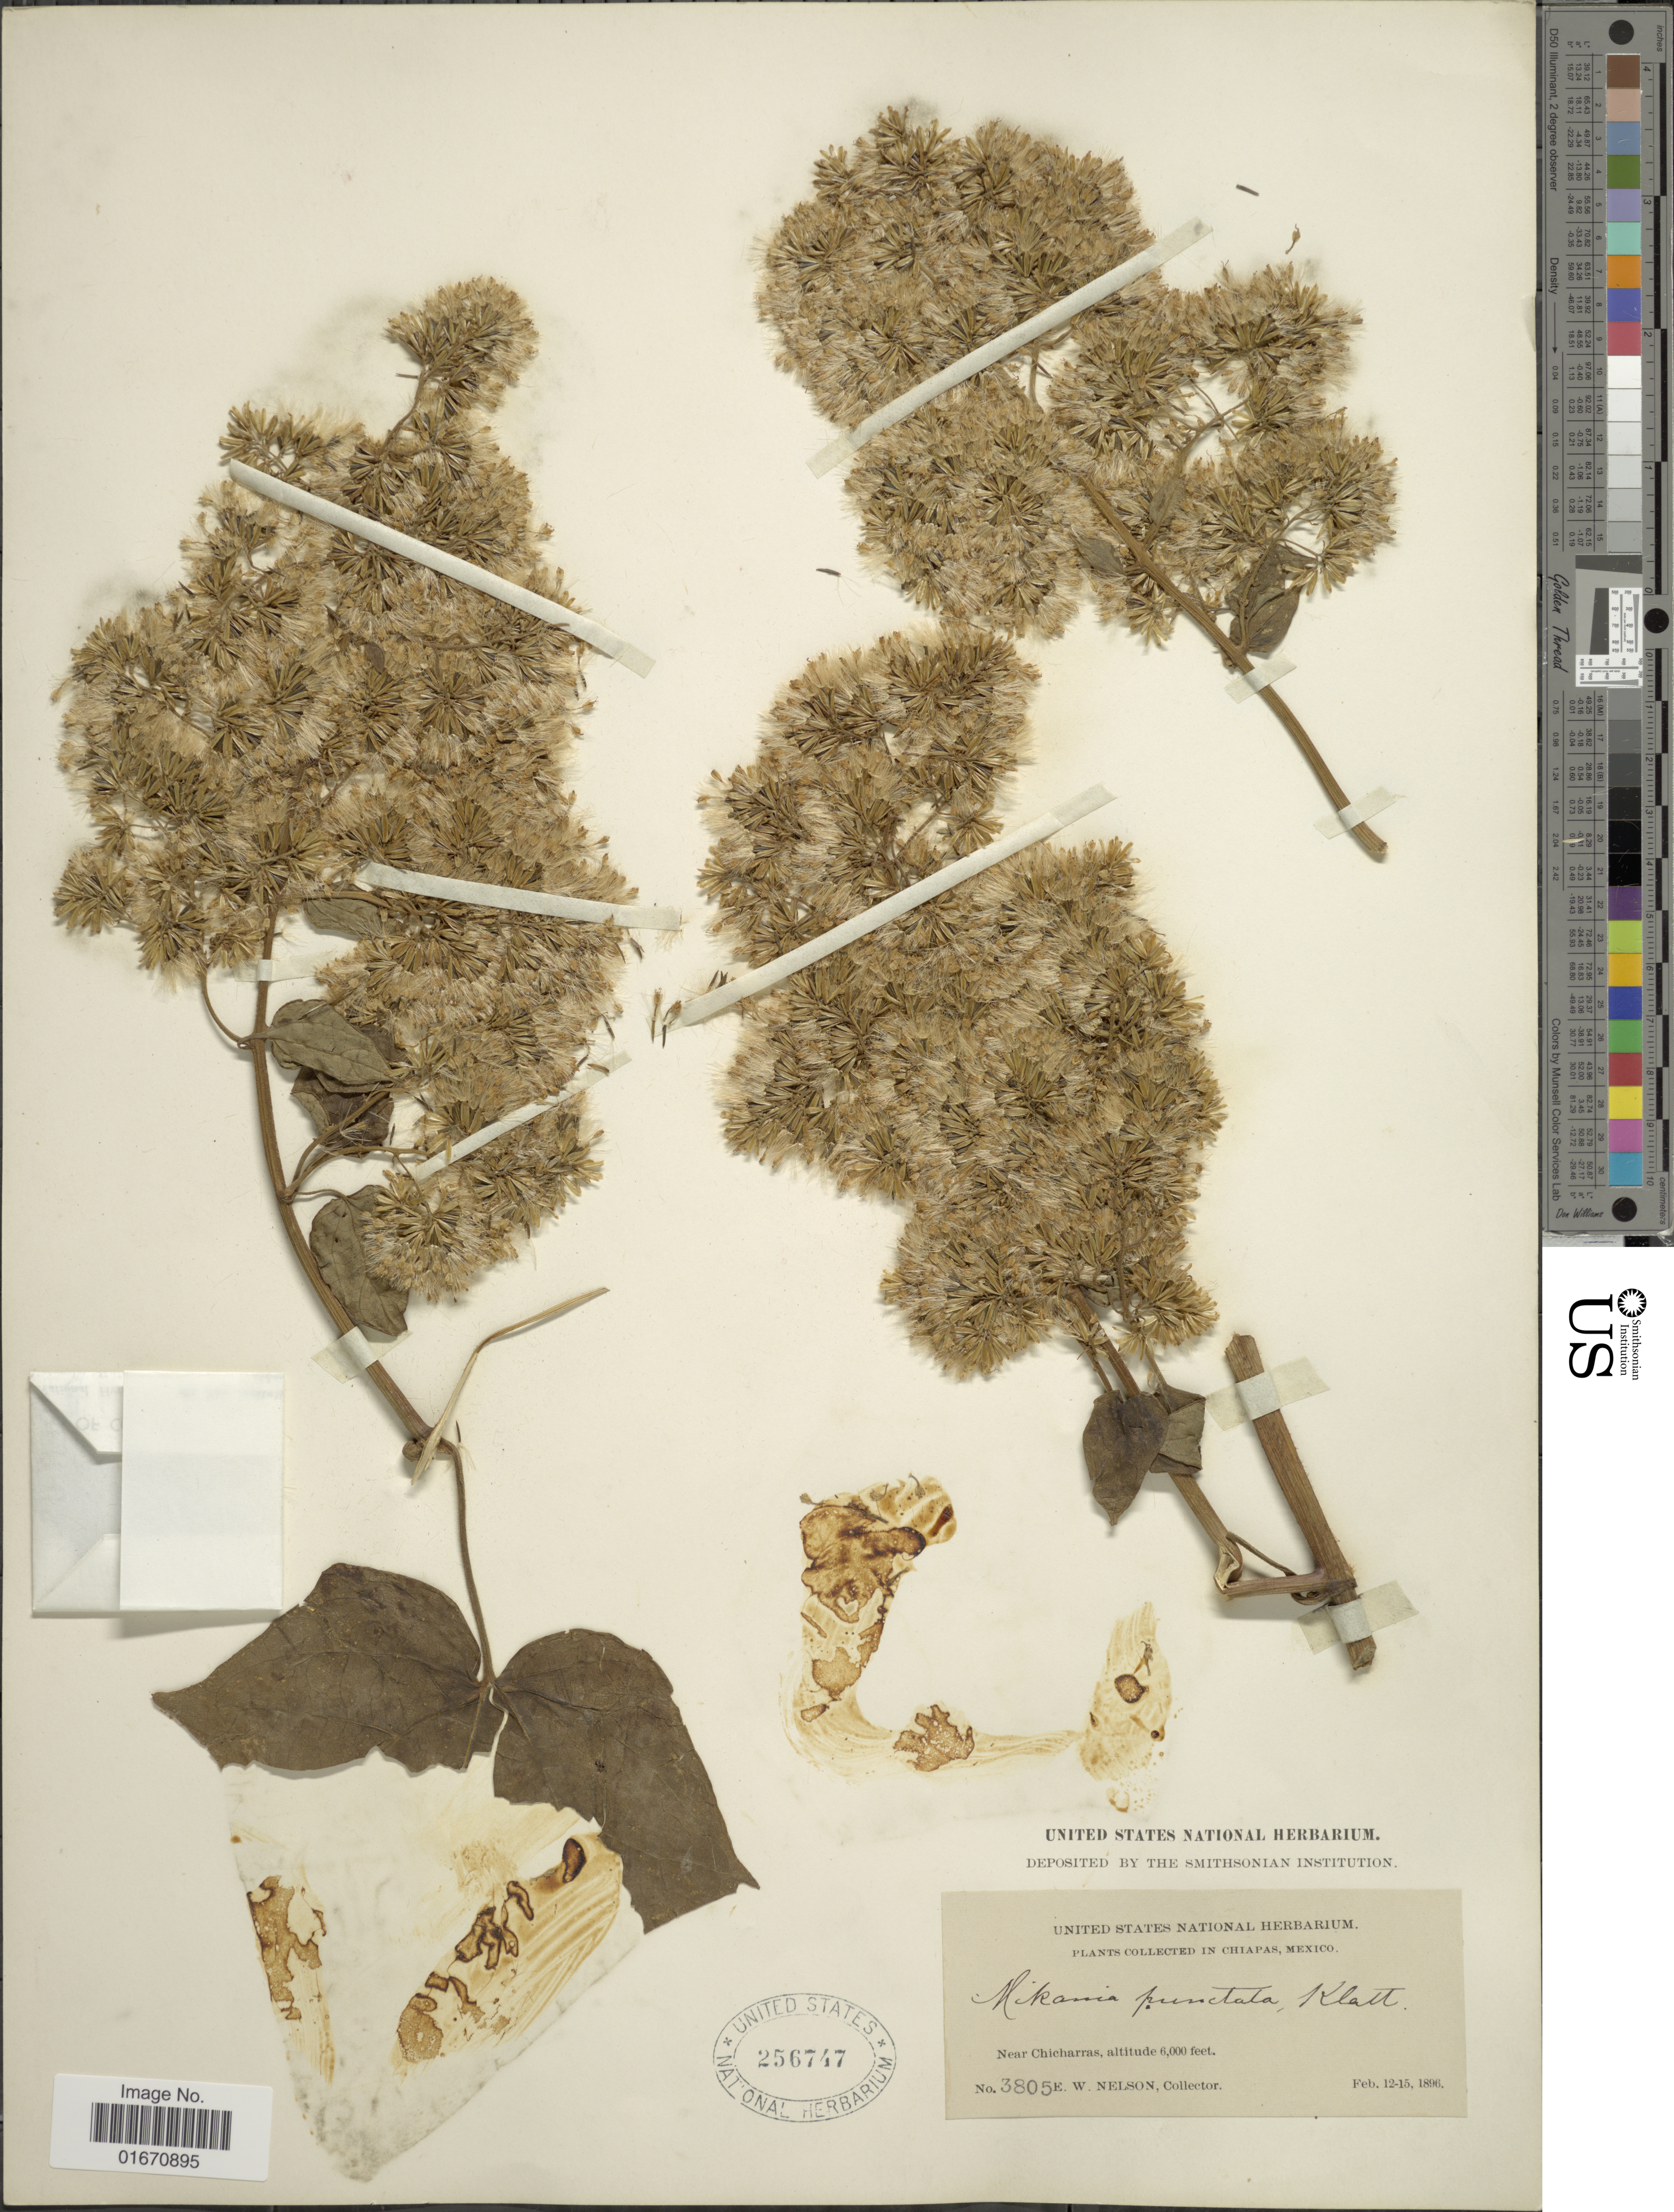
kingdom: Plantae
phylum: Tracheophyta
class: Magnoliopsida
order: Asterales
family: Asteraceae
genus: Mikania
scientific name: Mikania vitifolia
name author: DC.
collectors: E. W. Nelson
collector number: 3805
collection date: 1896-02-12/1896-02-15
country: Mexico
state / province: Chiapas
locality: Near Chicharras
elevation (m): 1829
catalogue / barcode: US 256747